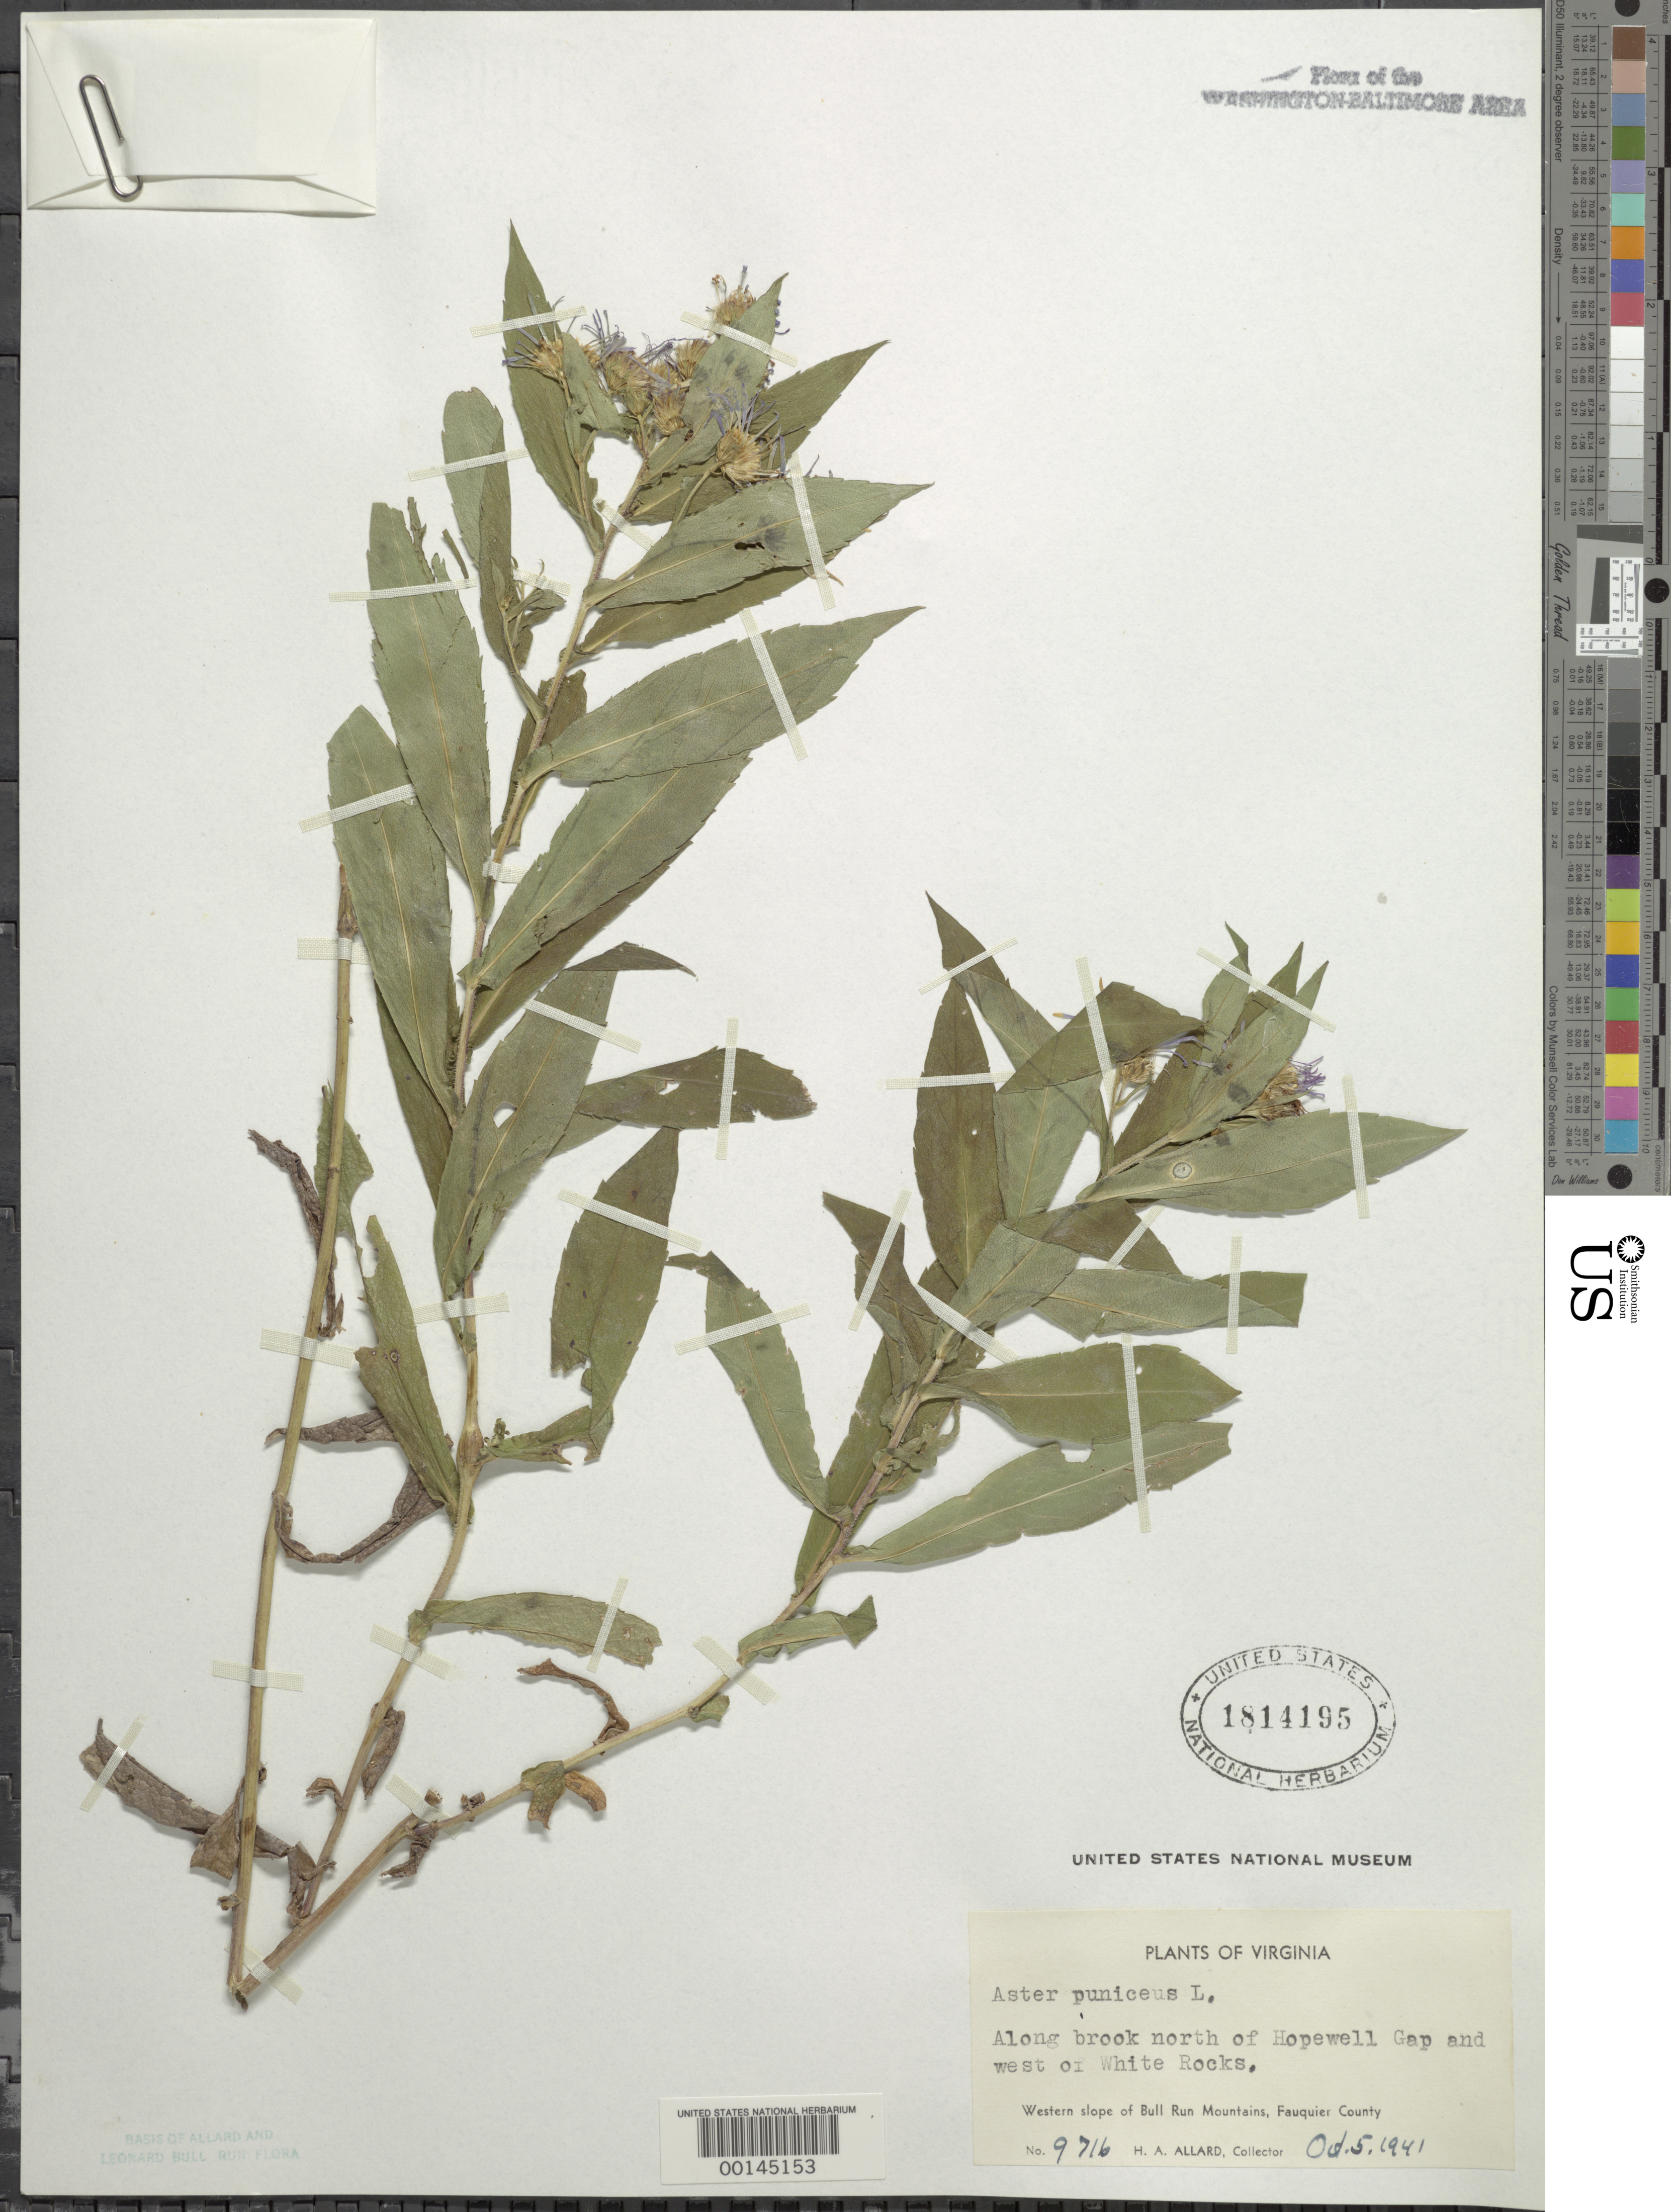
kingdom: Plantae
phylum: Tracheophyta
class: Magnoliopsida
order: Asterales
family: Asteraceae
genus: Symphyotrichum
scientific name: Symphyotrichum puniceum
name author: (L.) Á. Löve & D. Löve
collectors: H. A. Allard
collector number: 9716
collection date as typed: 05 Oct 1941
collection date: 1941-10-05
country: United States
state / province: Virginia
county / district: Fauquier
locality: North of Hopewell Gap and west of White Rocks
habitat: Brookside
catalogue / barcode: US 1814195